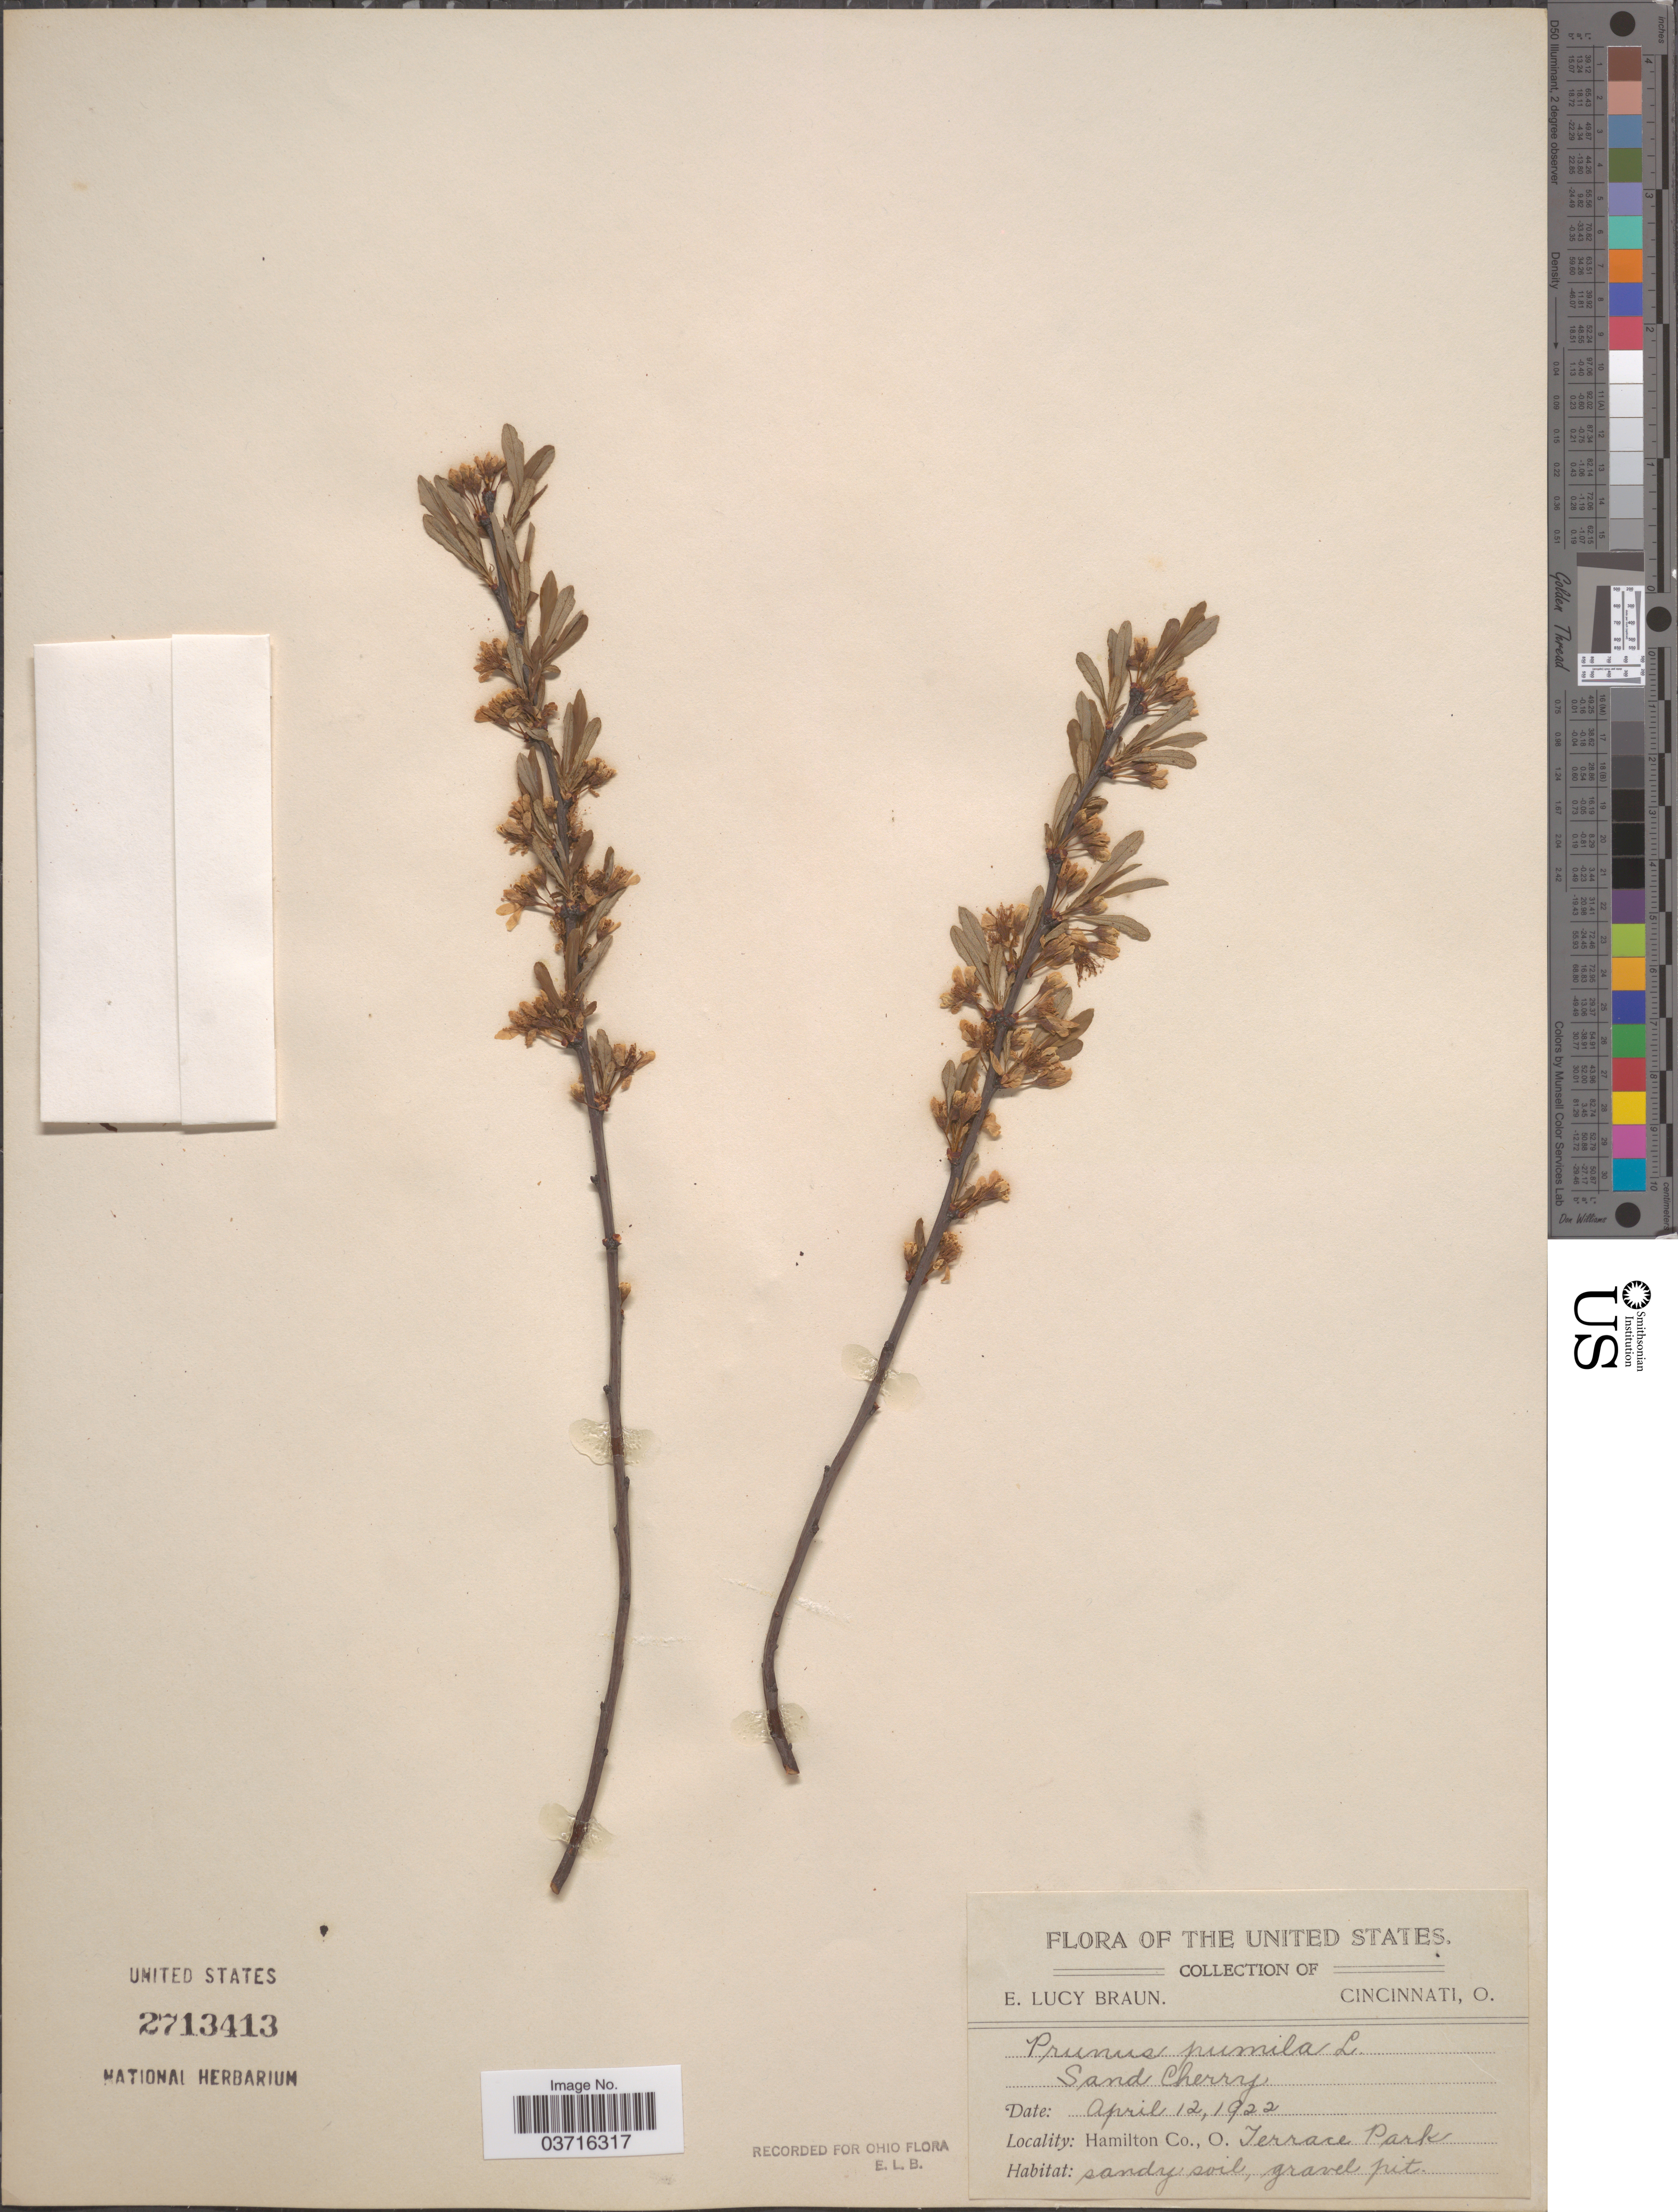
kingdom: Plantae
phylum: Tracheophyta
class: Magnoliopsida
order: Rosales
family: Rosaceae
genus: Prunus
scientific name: Prunus pumila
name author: L.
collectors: E. L. Braun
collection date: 1922-04-12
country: United States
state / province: Ohio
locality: Hamilton Co. Terrace Park.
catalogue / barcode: US 2713413